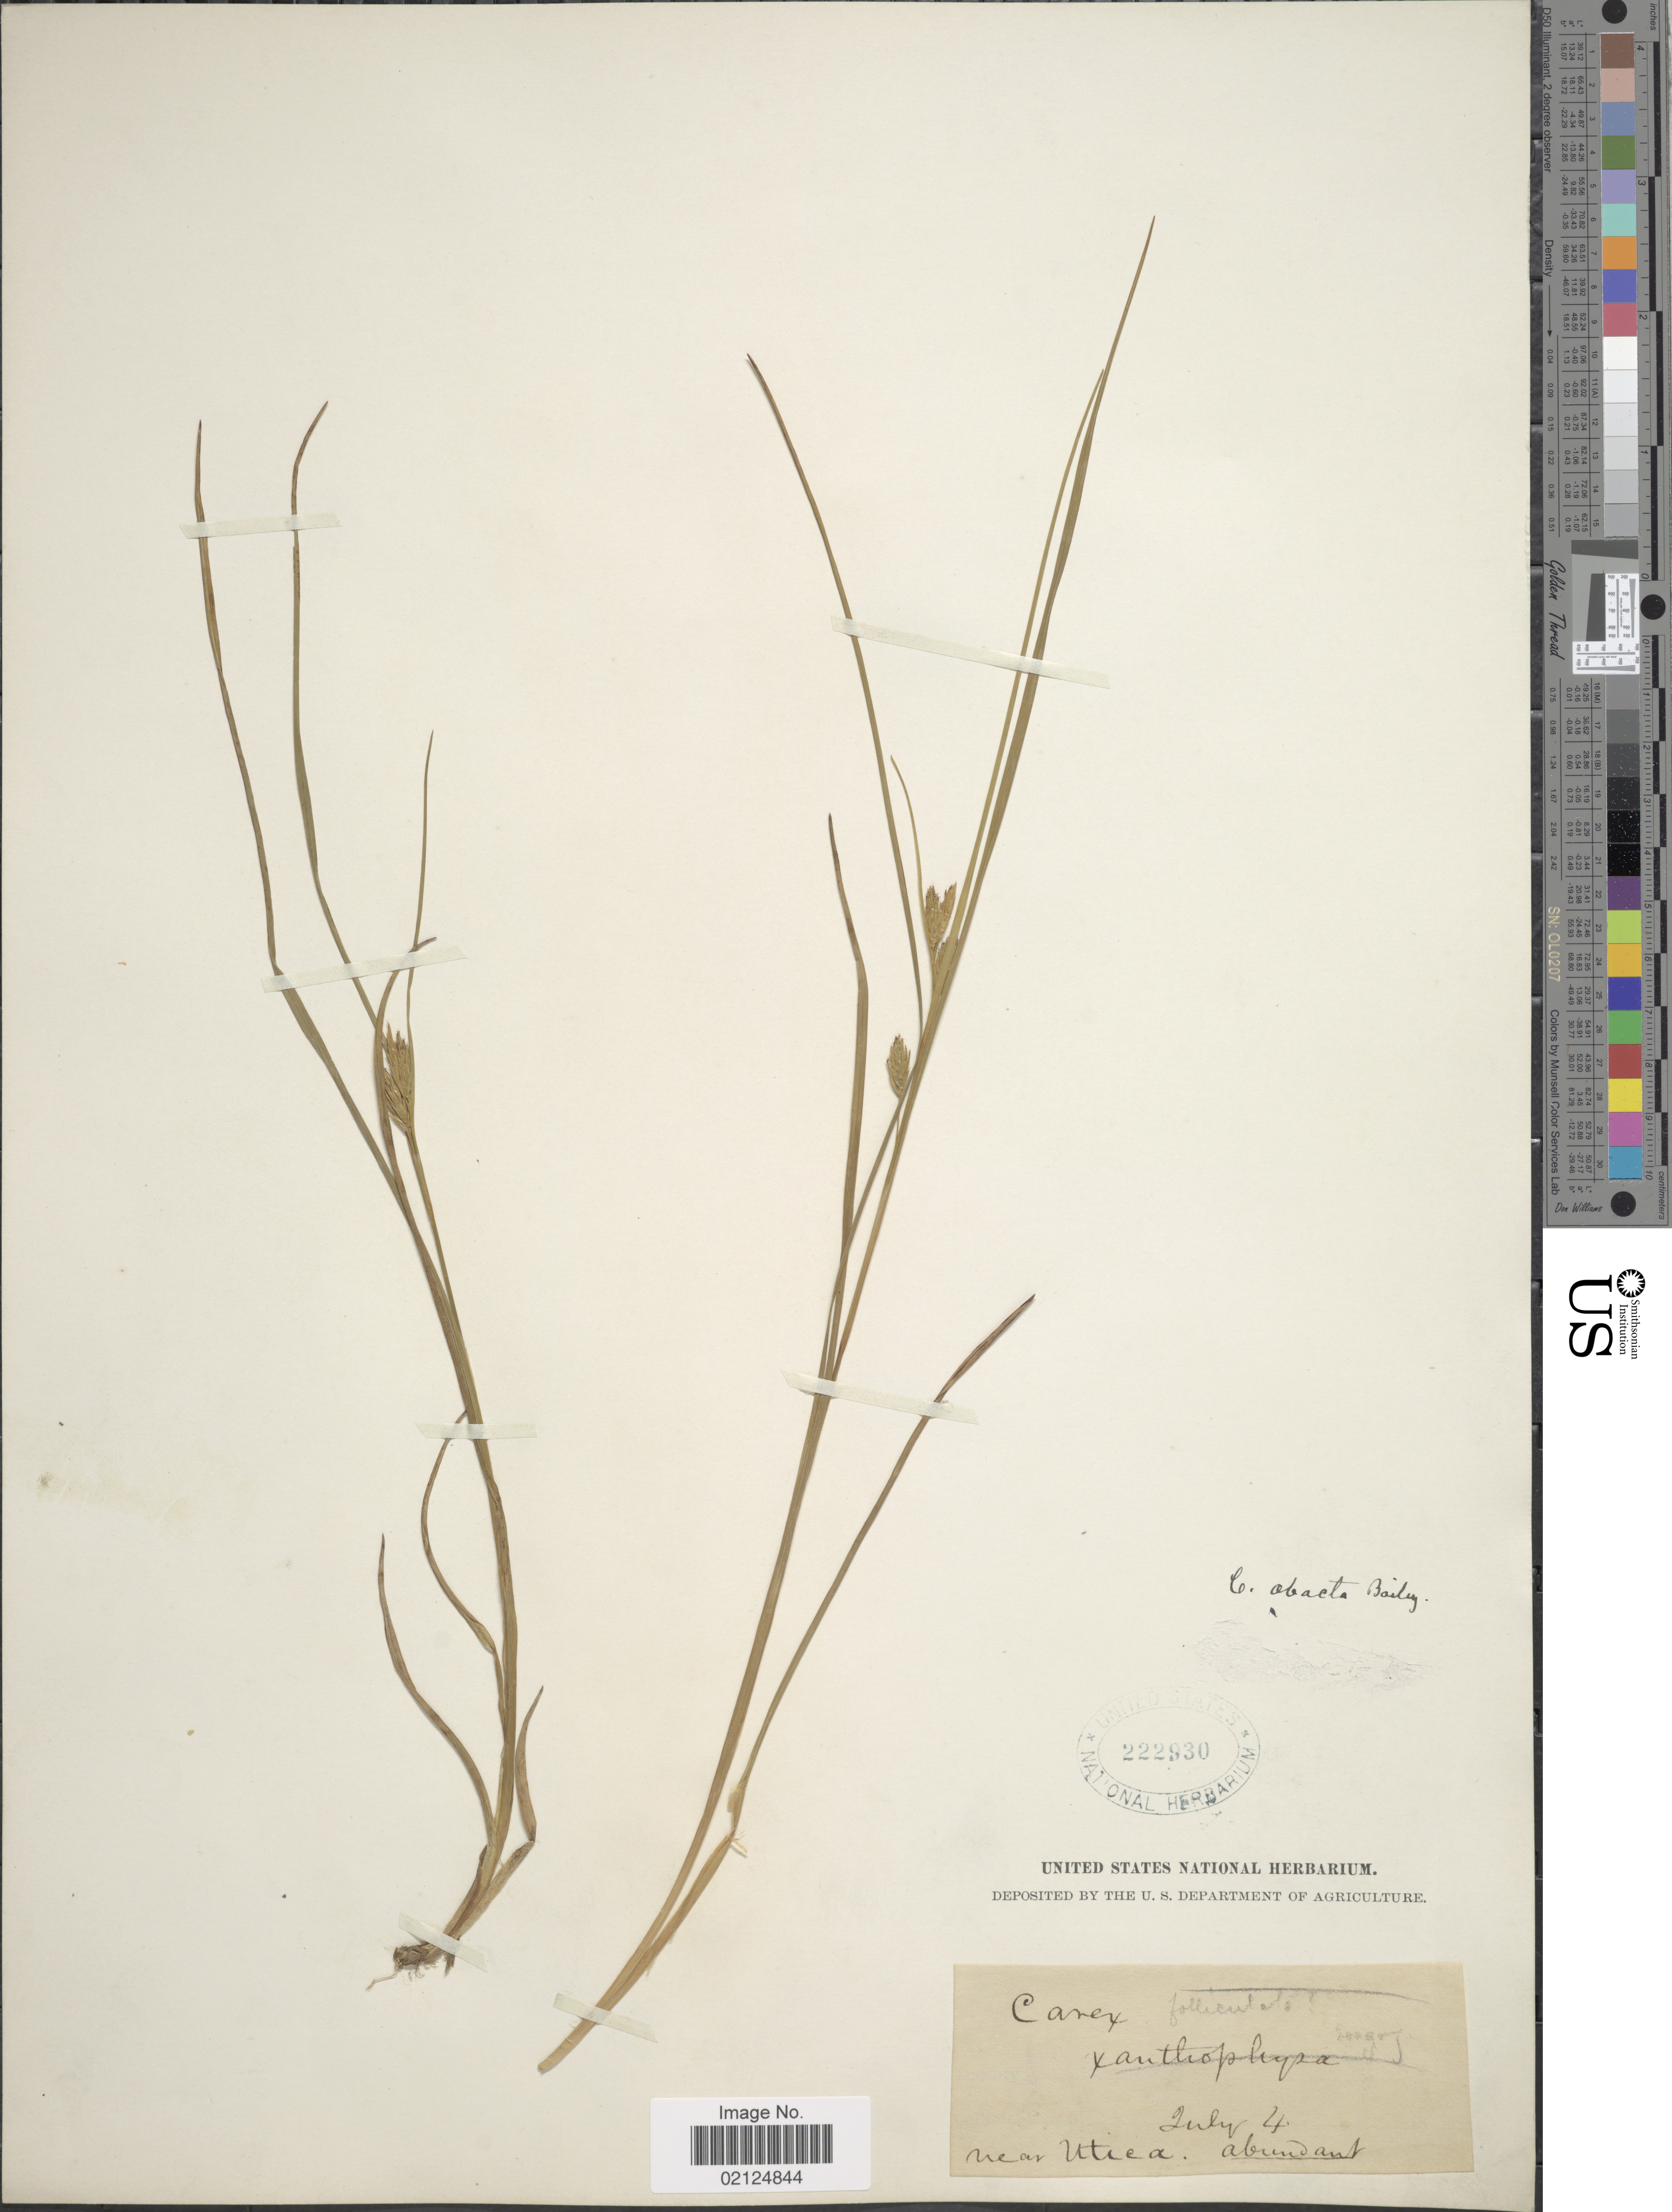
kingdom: Plantae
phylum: Tracheophyta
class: Liliopsida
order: Poales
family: Cyperaceae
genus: Carex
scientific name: Carex michauxiana subsp. michauxiana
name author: Boeckeler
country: United States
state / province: New York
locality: Near Utica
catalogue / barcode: US 222930